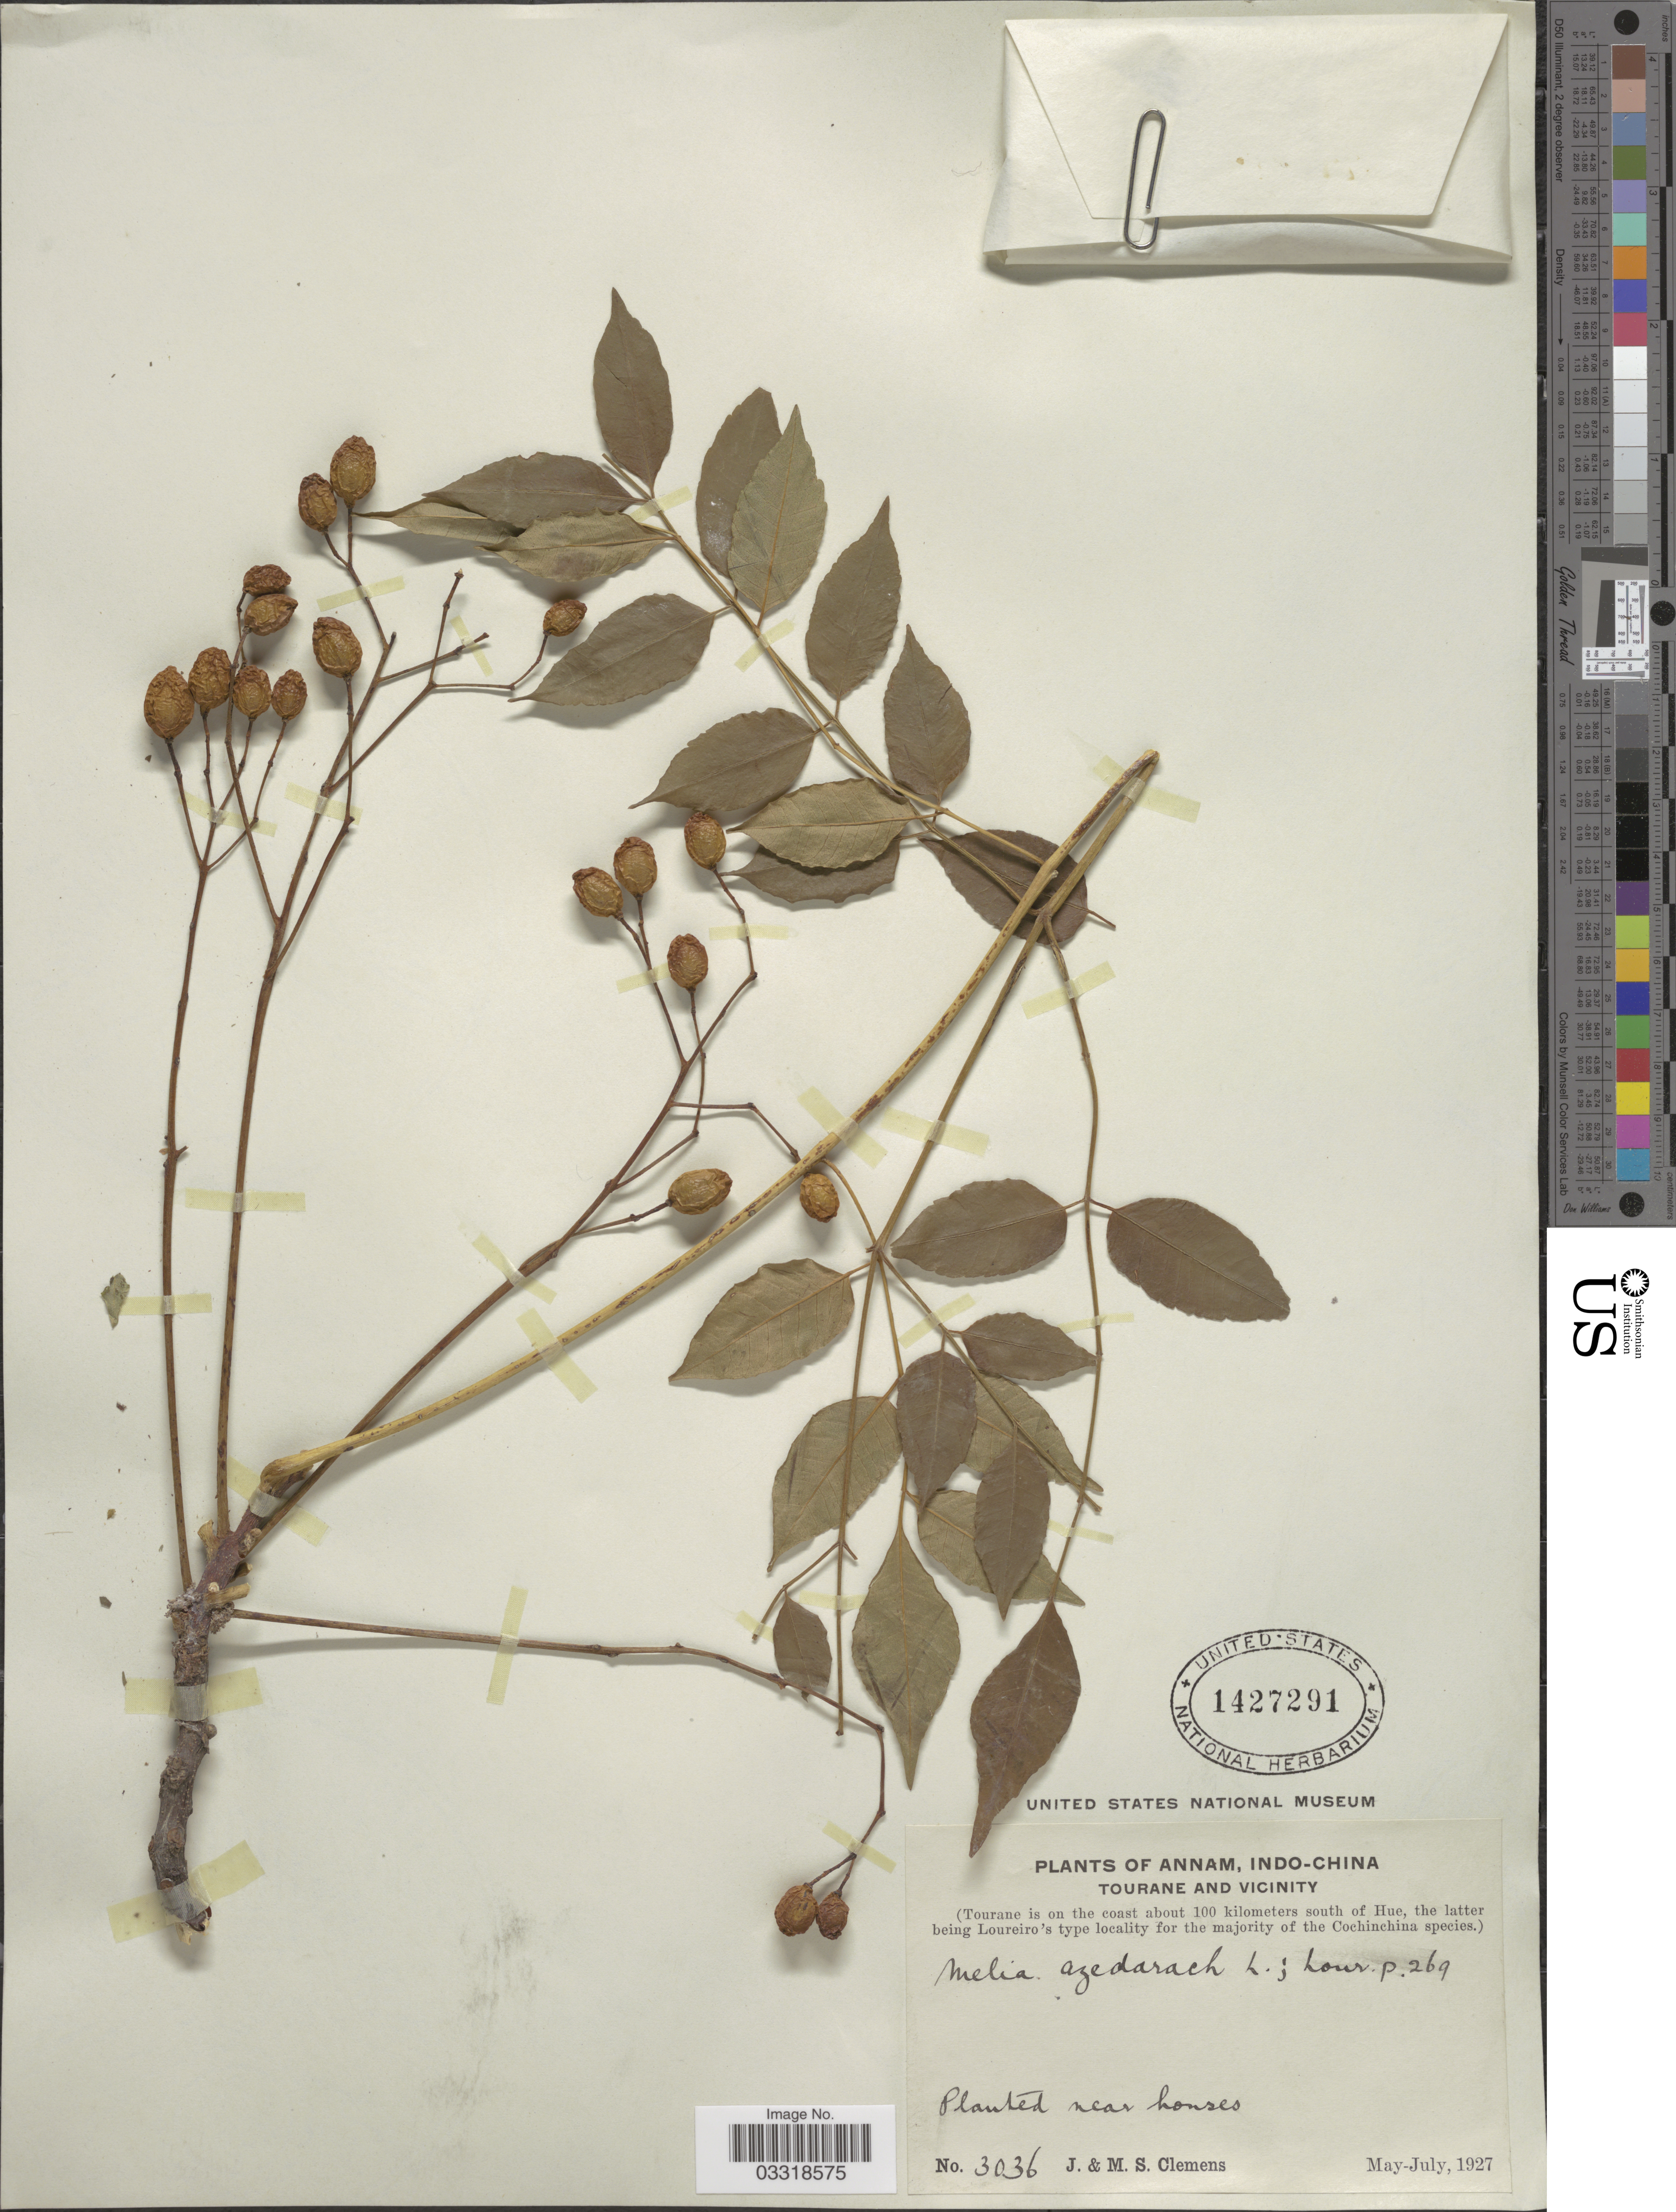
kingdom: Plantae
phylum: Tracheophyta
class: Magnoliopsida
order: Sapindales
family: Meliaceae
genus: Melia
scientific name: Melia azedarach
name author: L.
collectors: J. Clemens & M. S. Clemens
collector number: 3036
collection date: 1927-05/1927-07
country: Vietnam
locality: Annam, Indo-China. Tourane and vicinity. (Tourane is on the coast about 100 kilometers south of Hue). Planted near horses.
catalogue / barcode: US 1427291